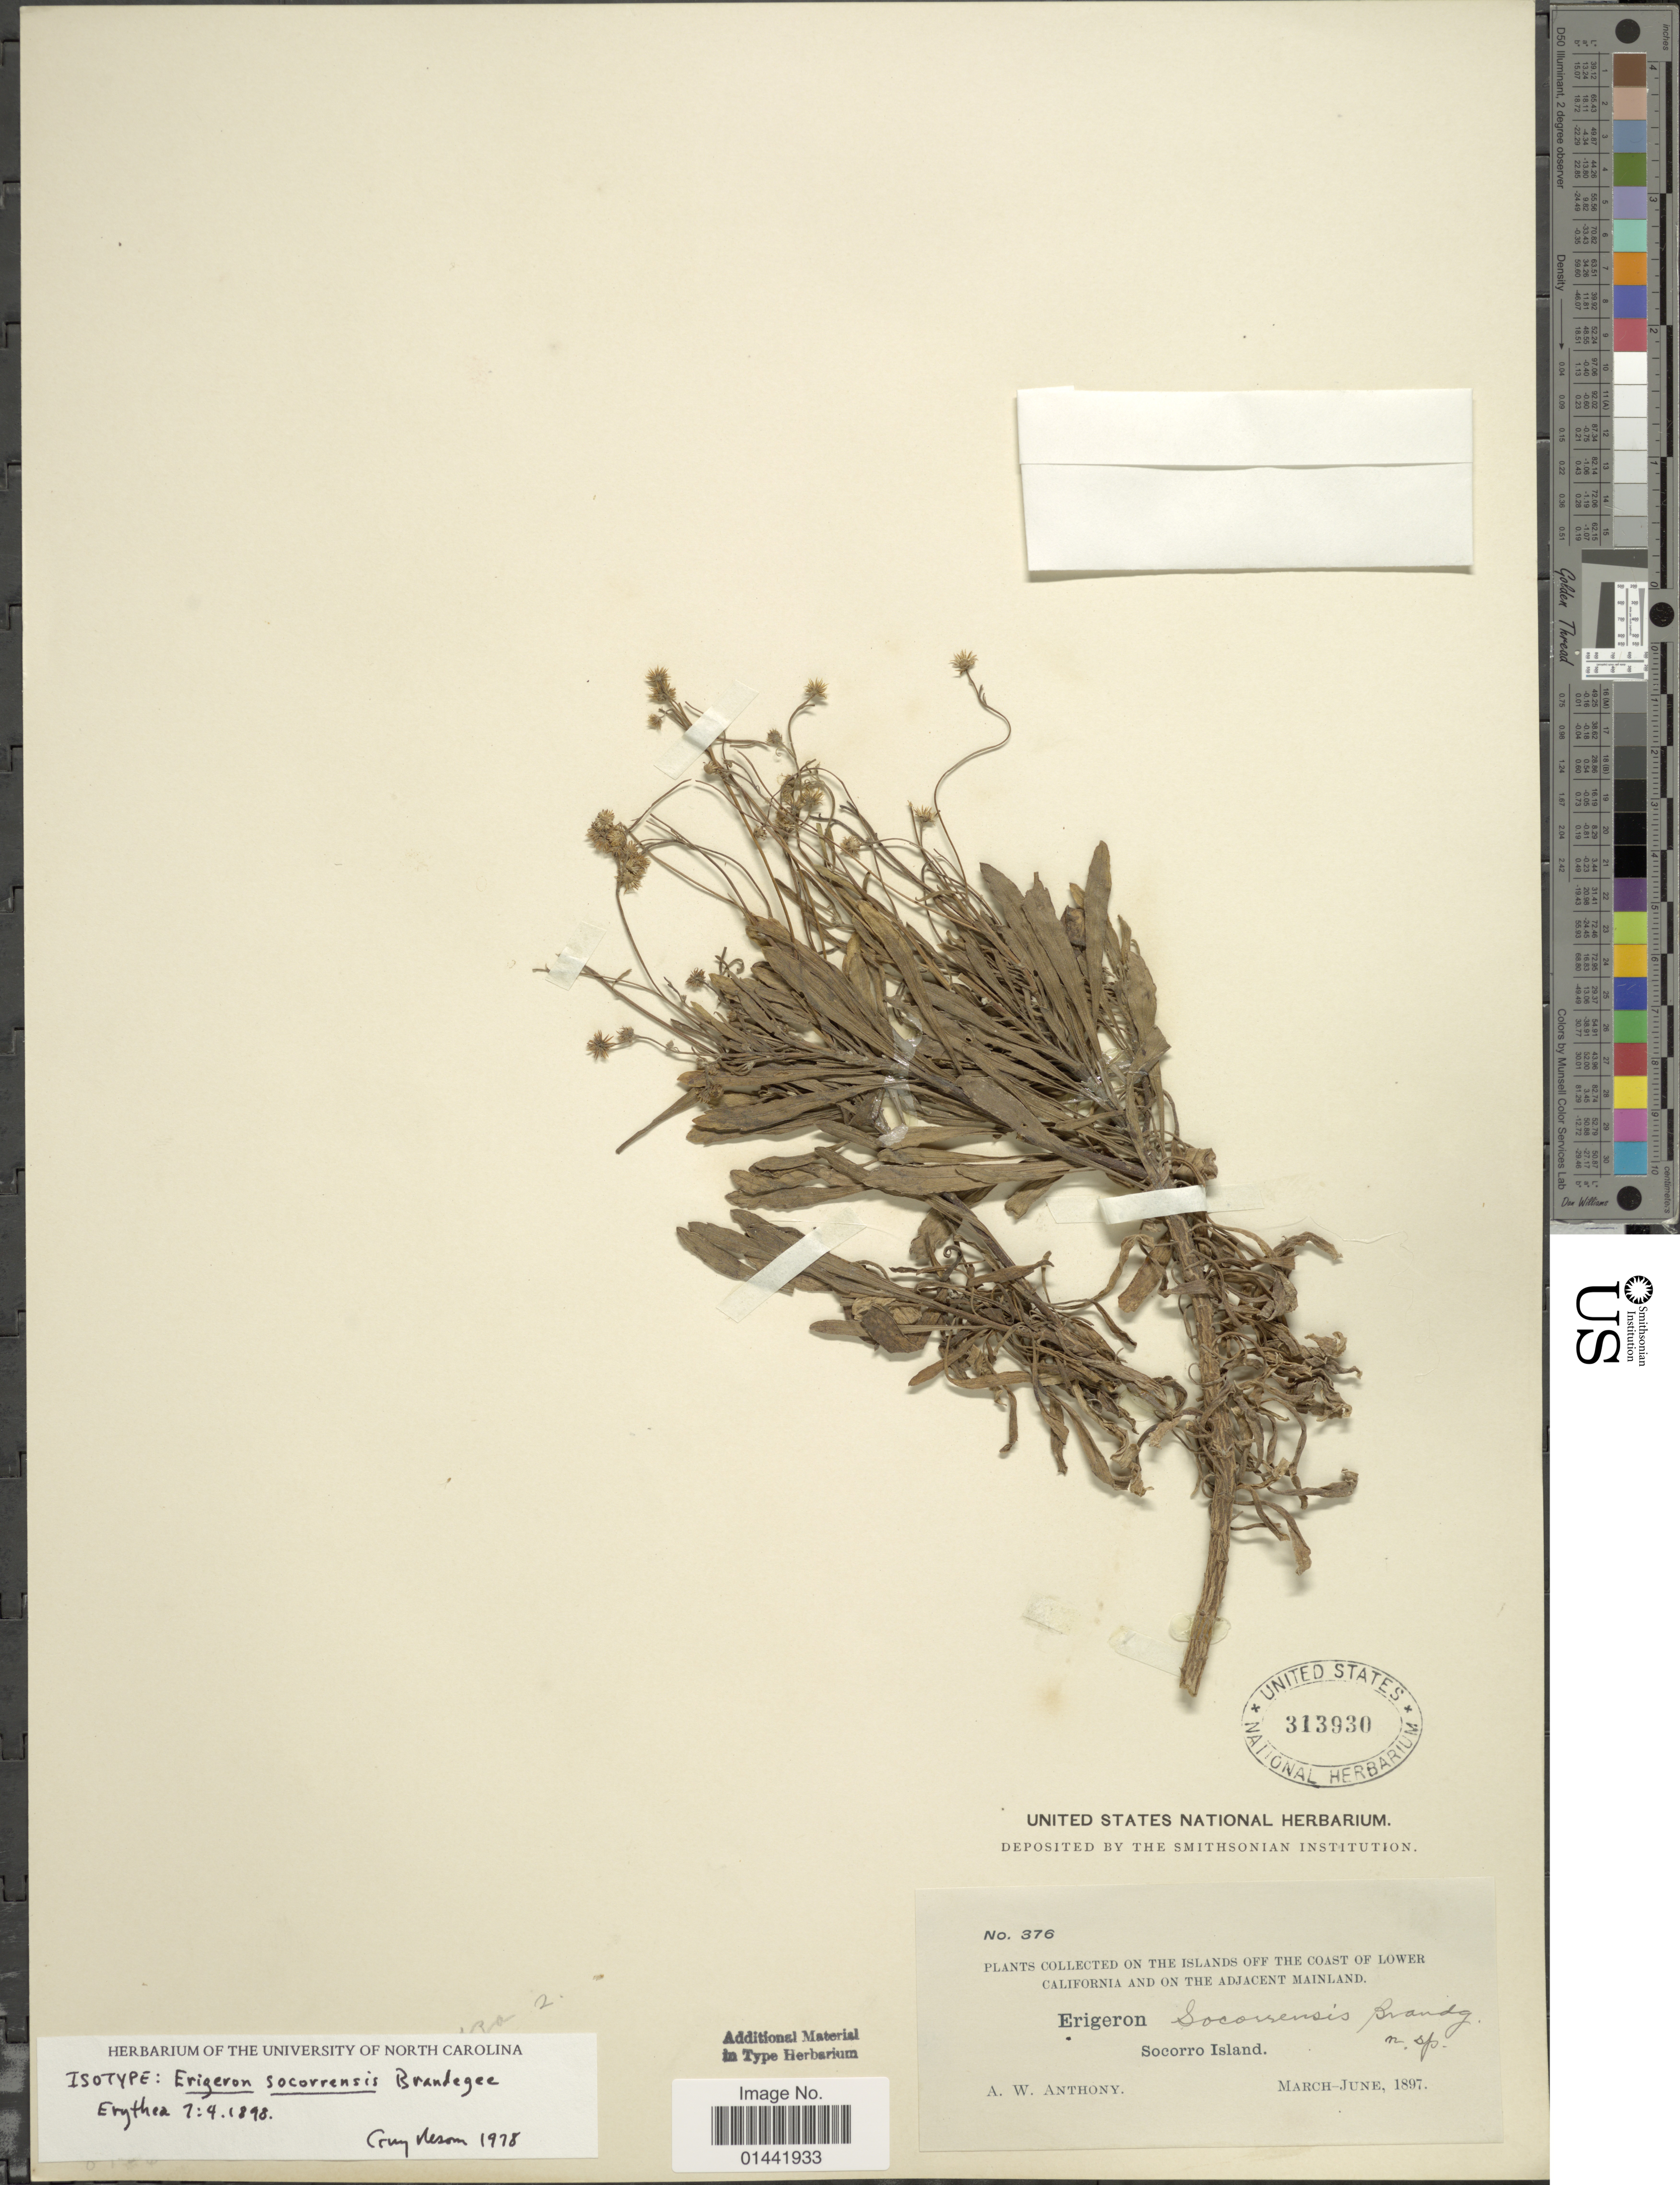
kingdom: Plantae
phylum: Tracheophyta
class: Magnoliopsida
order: Asterales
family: Asteraceae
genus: Erigeron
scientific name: Erigeron socorrensis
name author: Brandegee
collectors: A. W. Anthony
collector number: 376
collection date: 1897-03/1897-06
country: Mexico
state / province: Colima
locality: Island of the coast of Lower California and the adjacent mainland, Socorro Island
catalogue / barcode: US 313930